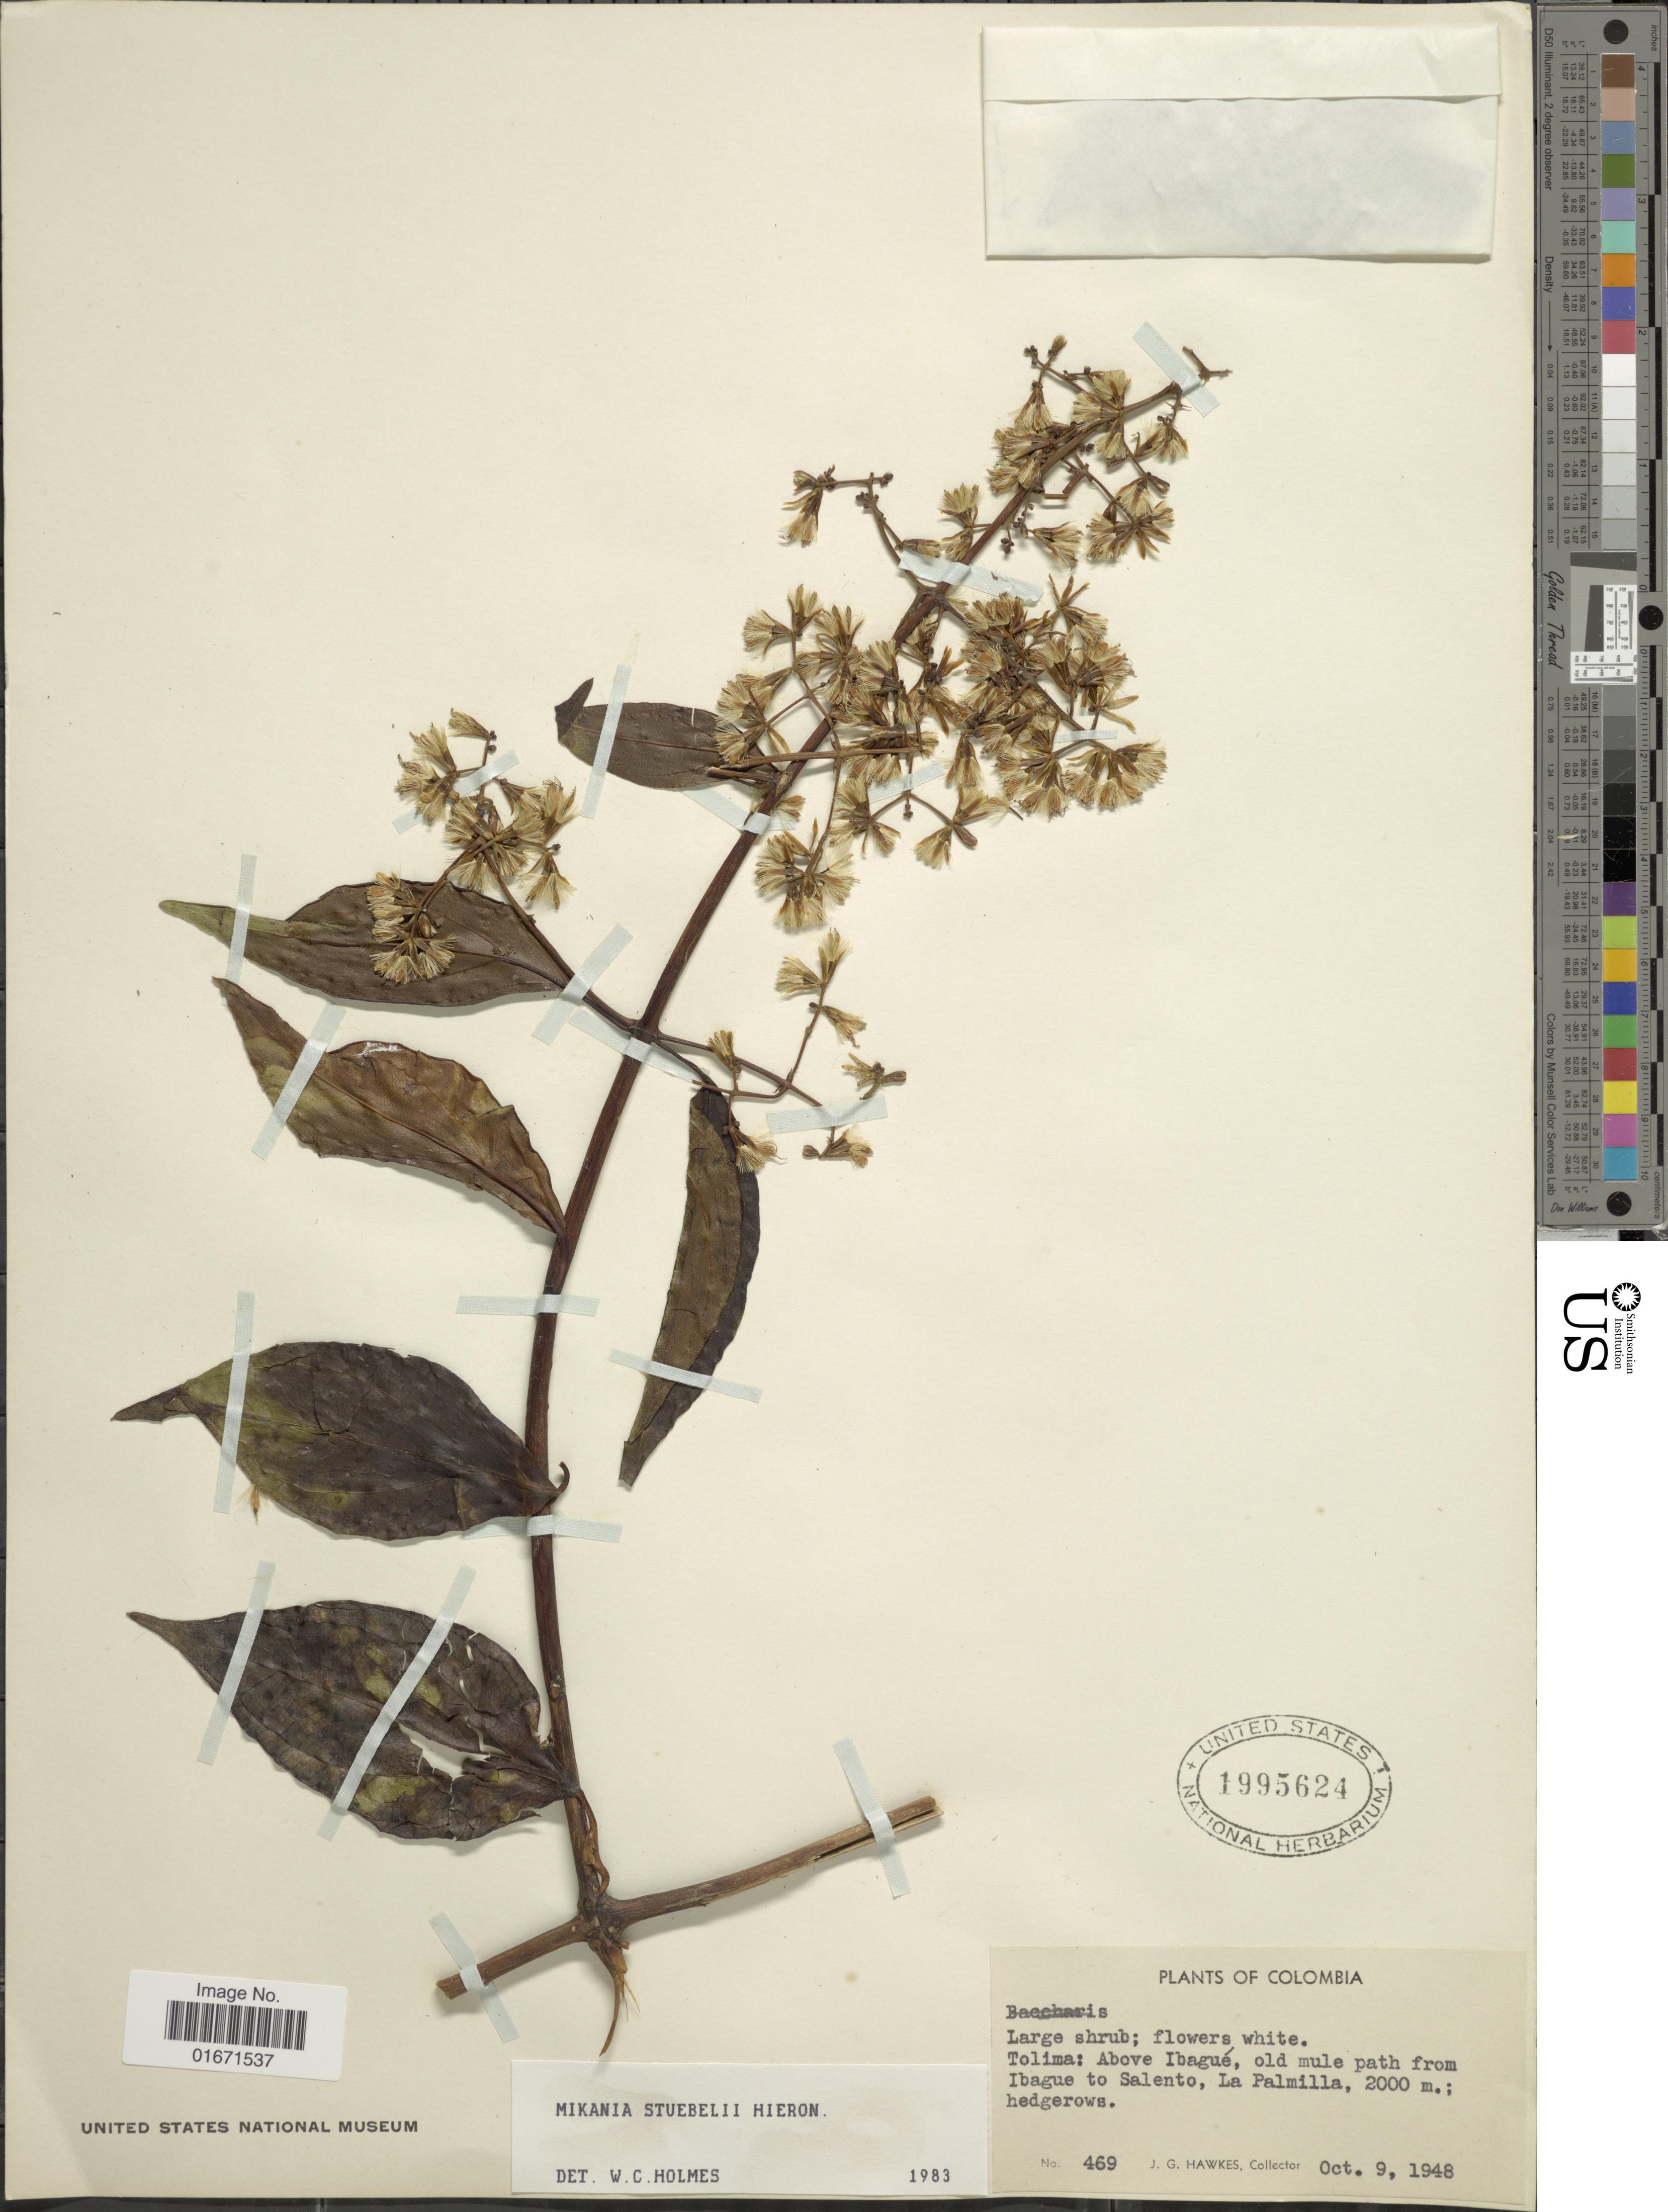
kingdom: Plantae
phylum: Tracheophyta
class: Magnoliopsida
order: Asterales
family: Asteraceae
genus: Mikania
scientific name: Mikania stuebelii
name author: Hieron.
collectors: J. Hawkes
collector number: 469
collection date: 1948-10-09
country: Colombia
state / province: Tolima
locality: Tolima: Above Ibagué, old mule path from Ibague to Salento, La Palmilla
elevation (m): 2000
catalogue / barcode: US 1995624